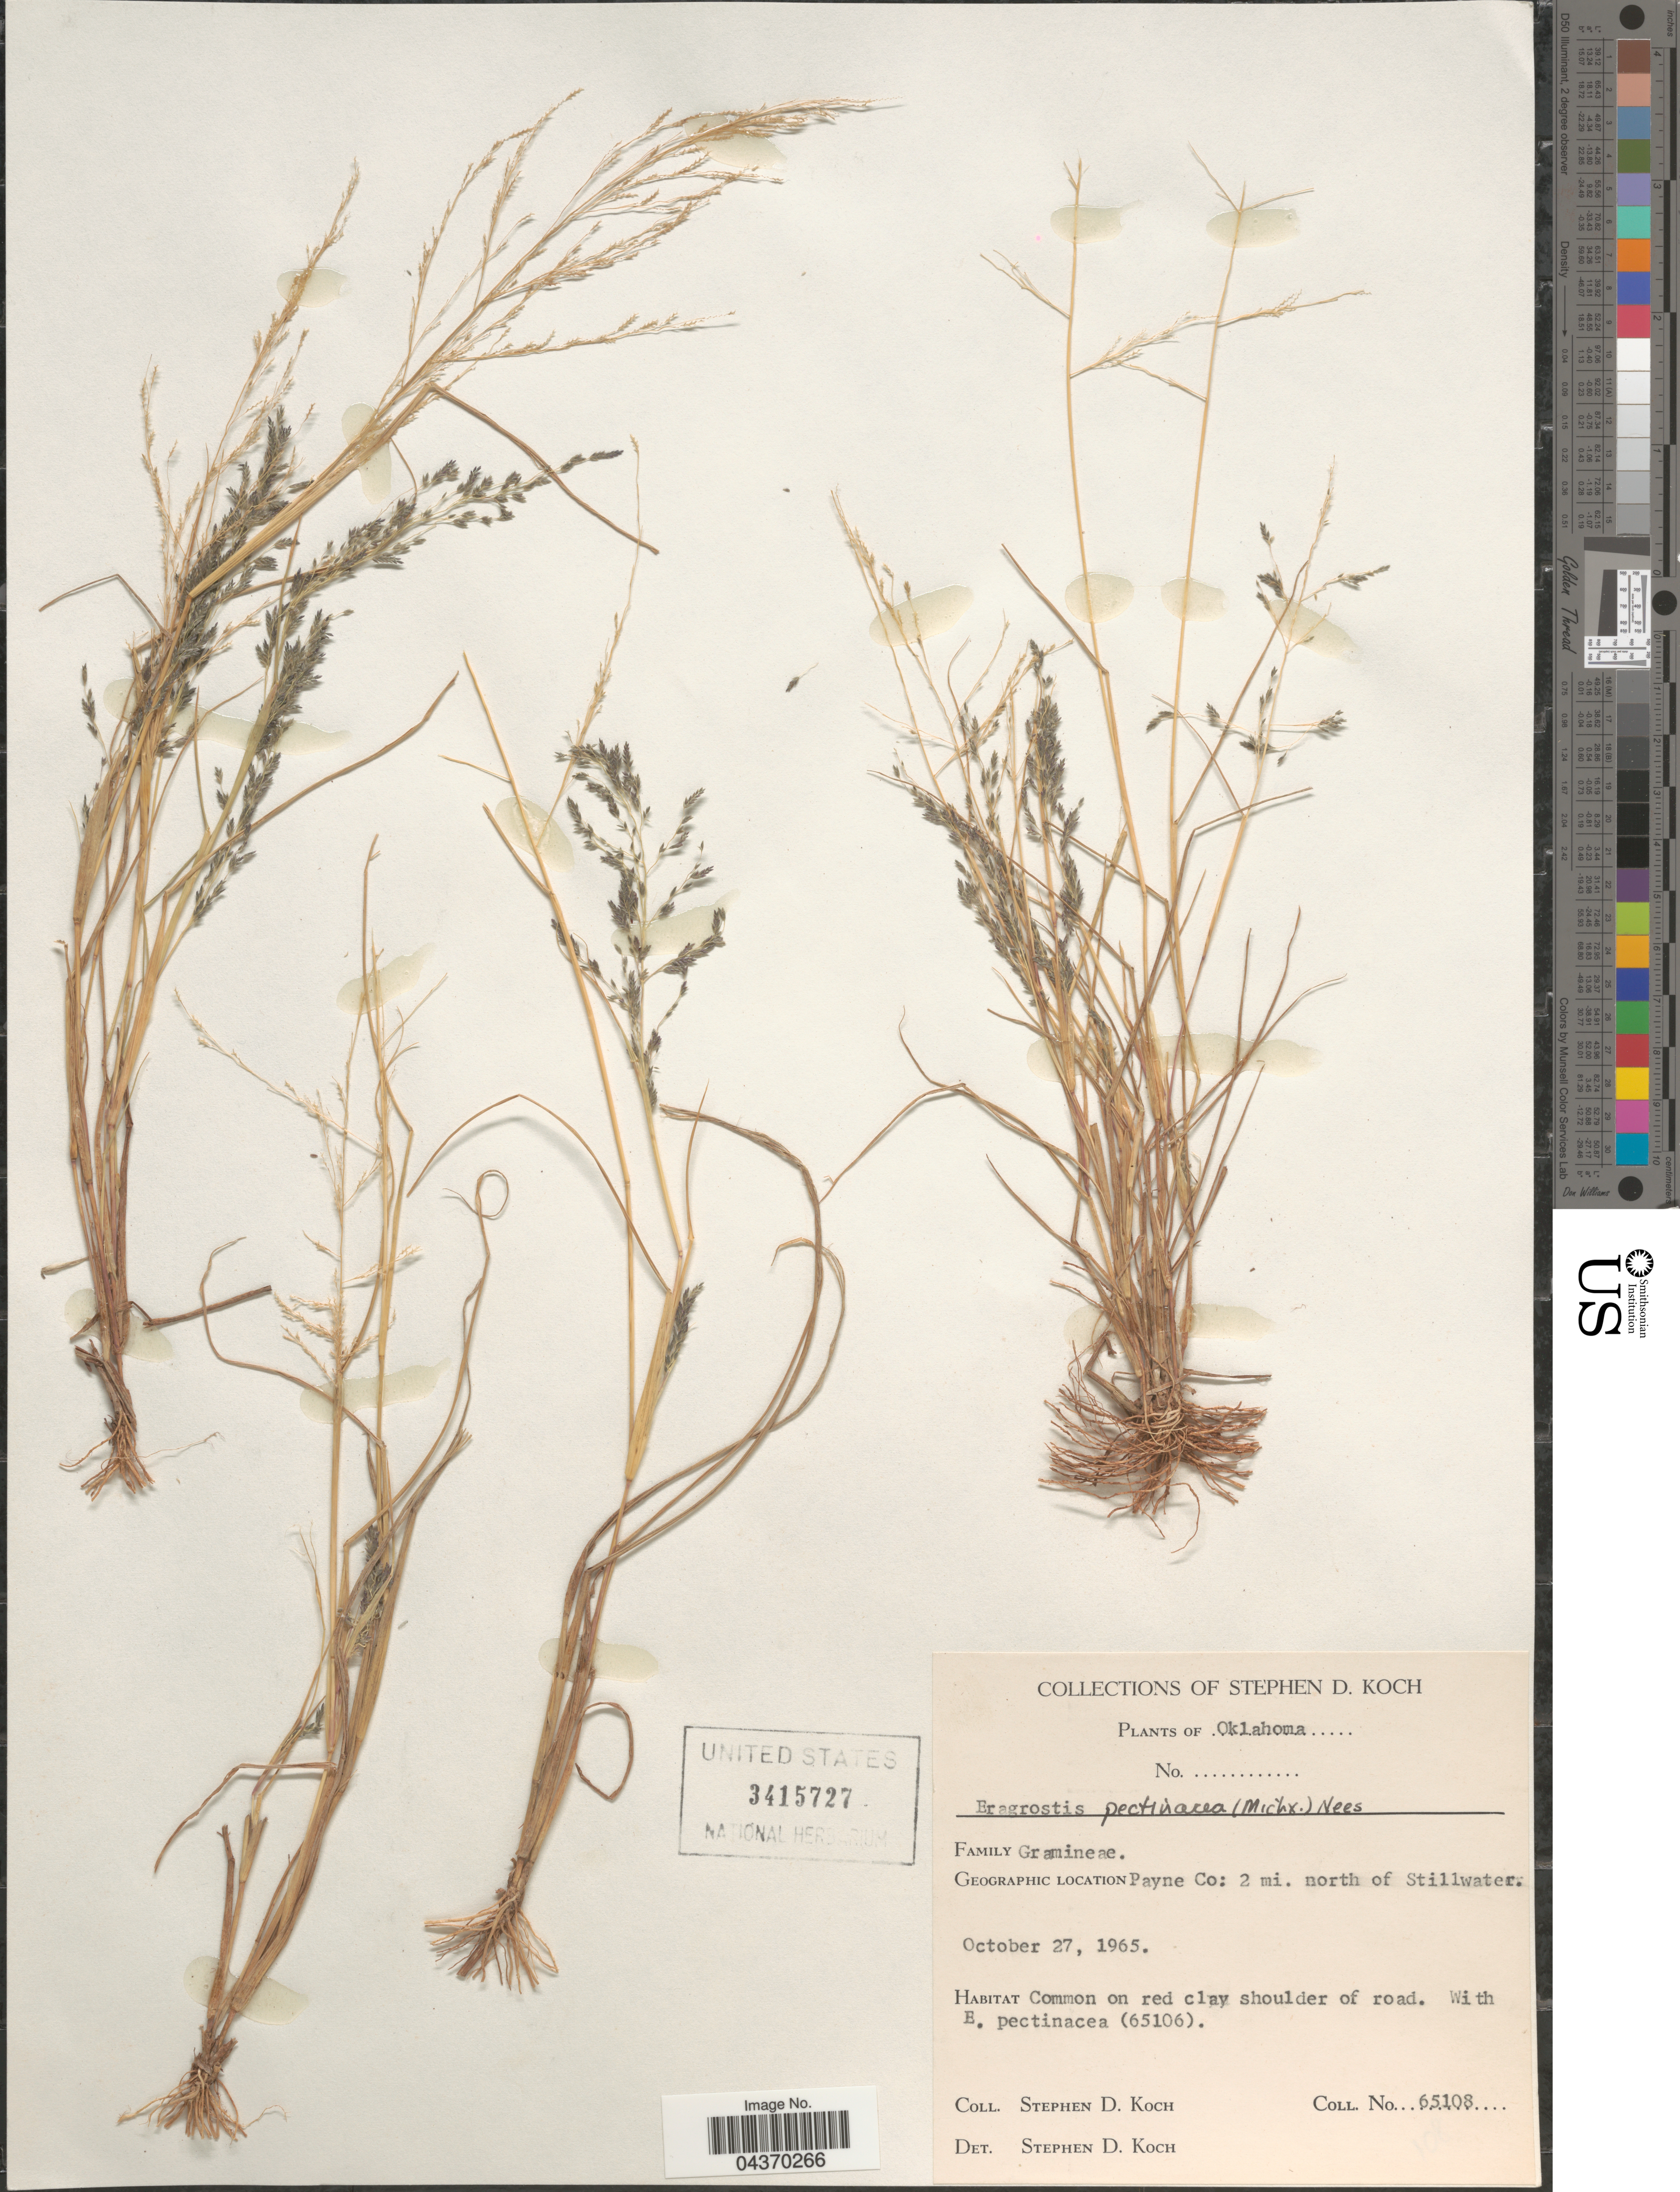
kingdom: Plantae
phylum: Tracheophyta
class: Liliopsida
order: Poales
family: Poaceae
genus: Eragrostis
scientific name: Eragrostis pectinacea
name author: (Michx.) Nees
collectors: S. D. Koch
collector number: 65108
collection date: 1965-10-27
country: United States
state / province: Oklahoma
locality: Payne Co: 2 mi. north of Stillwater.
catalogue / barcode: US 3415727